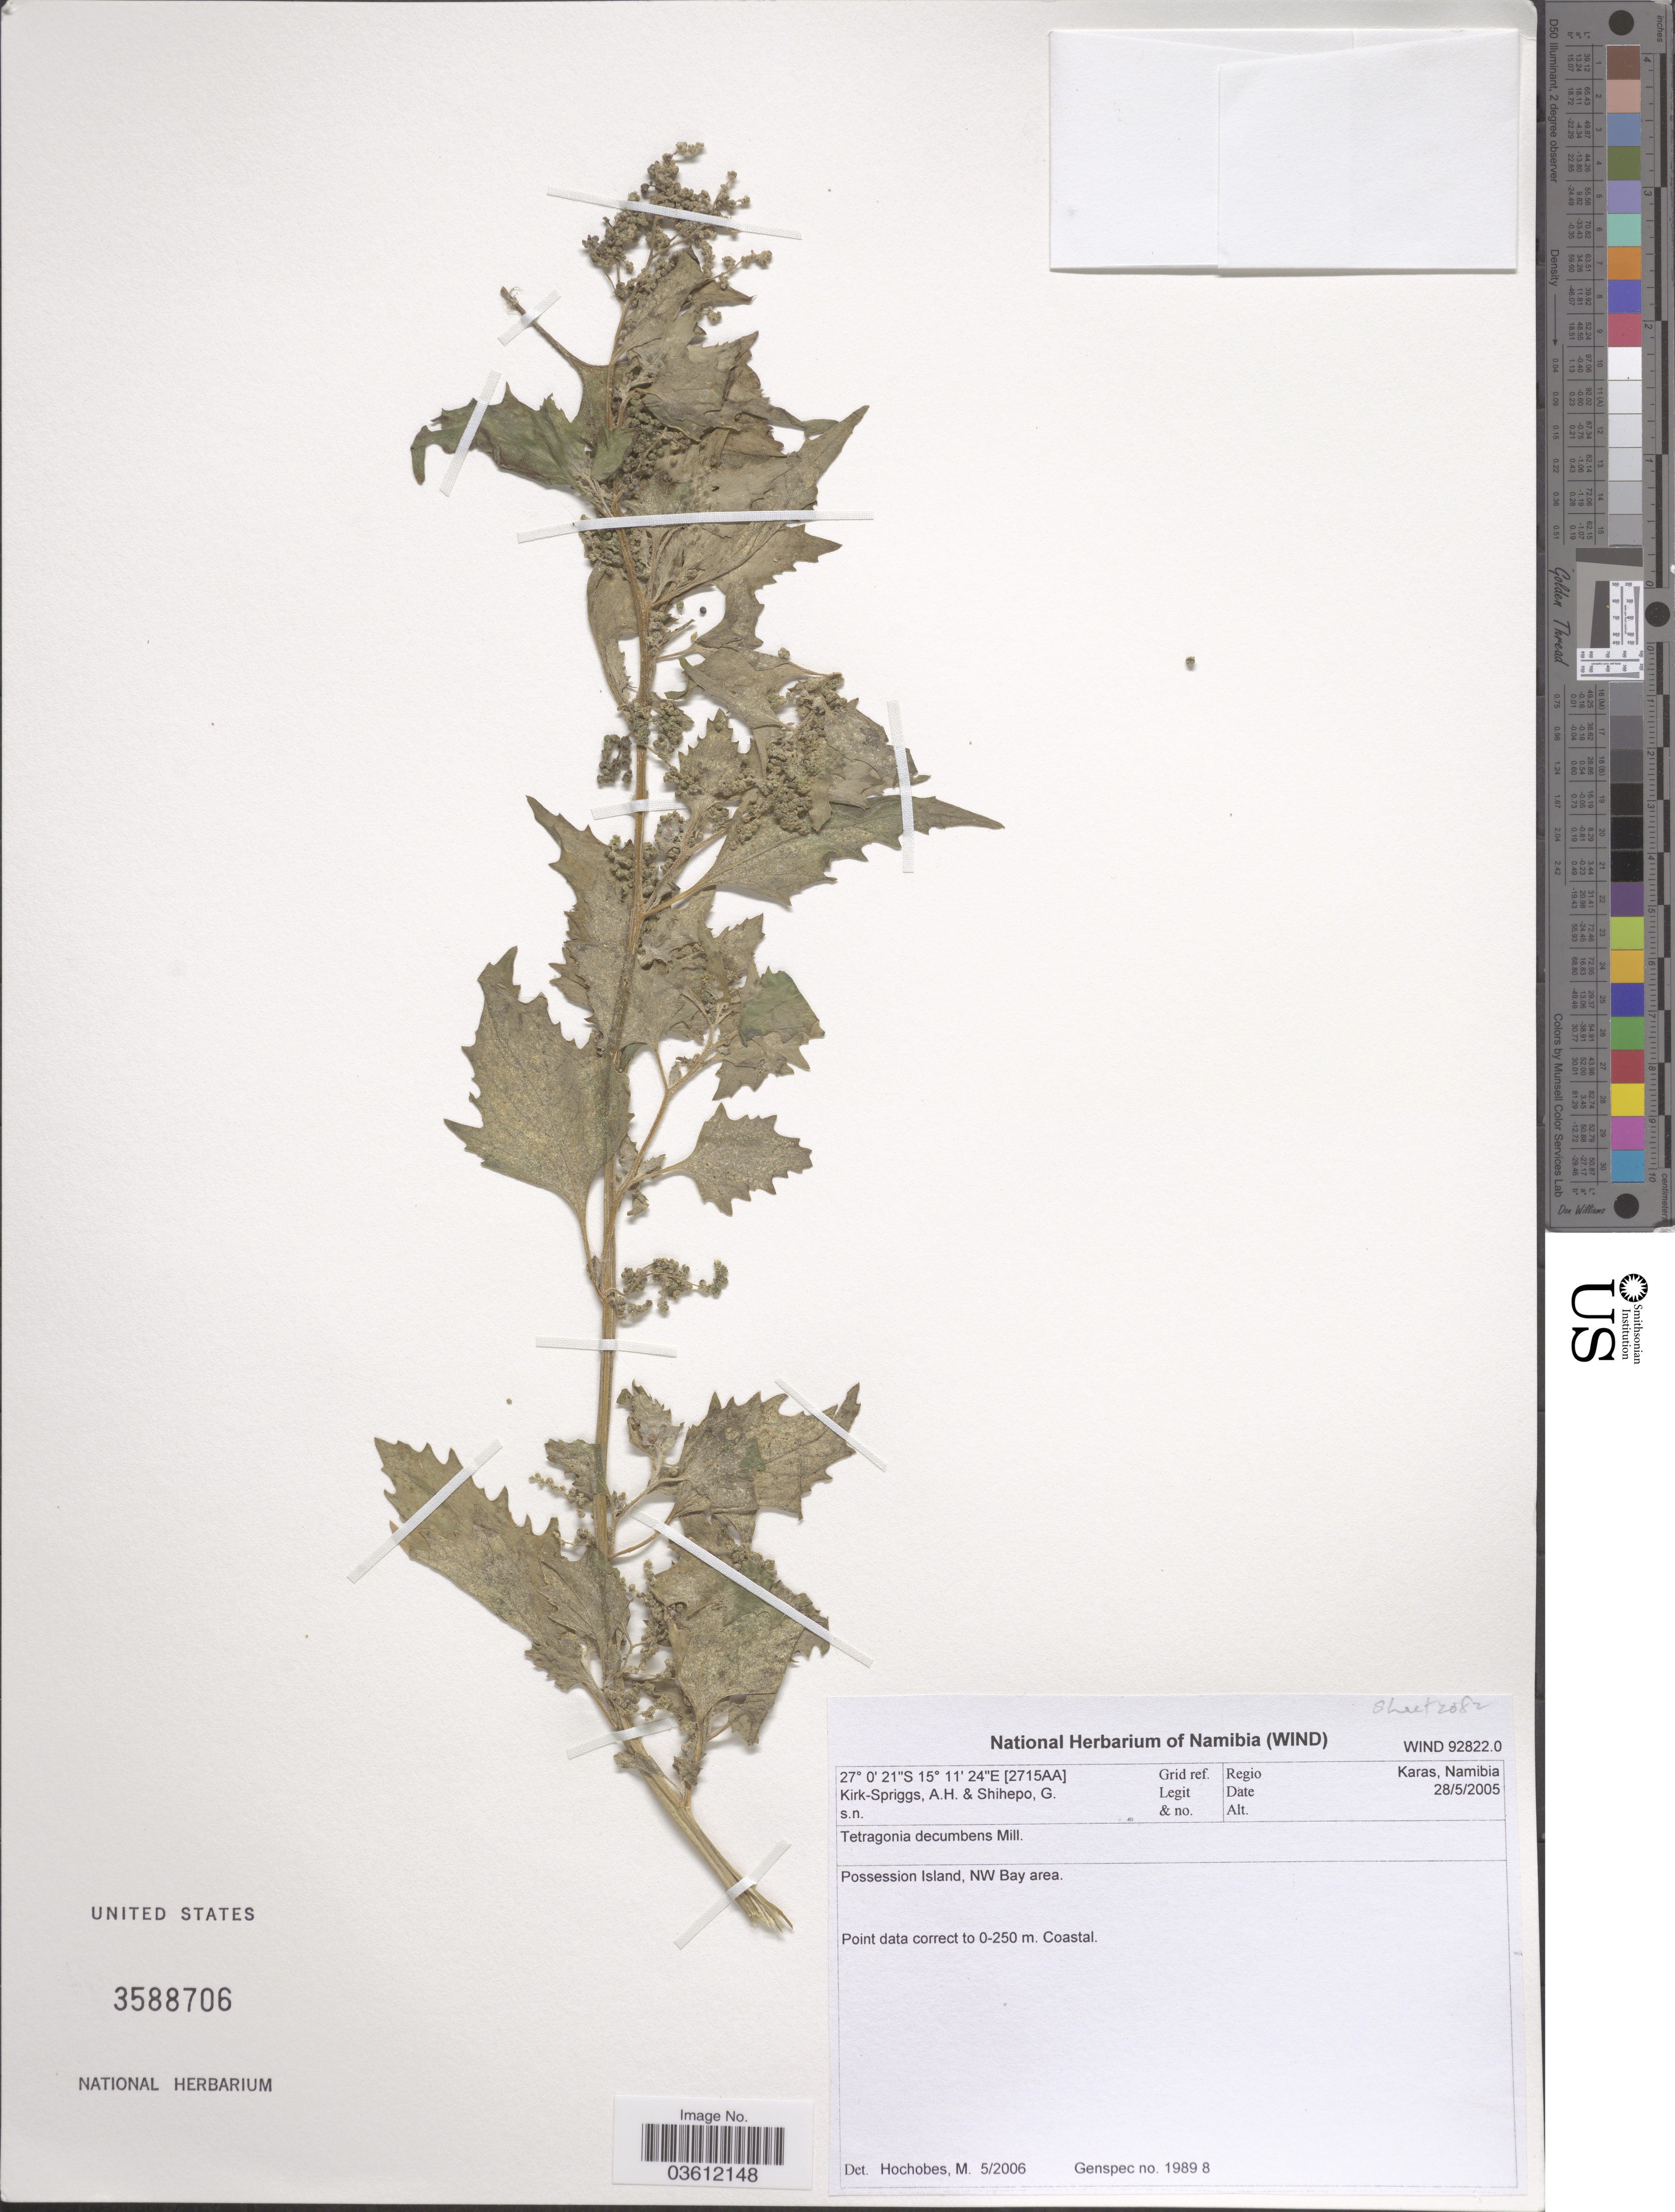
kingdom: Plantae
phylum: Tracheophyta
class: Magnoliopsida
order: Caryophyllales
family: Aizoaceae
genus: Tetragonia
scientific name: Tetragonia decumbens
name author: Mill.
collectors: A. Kirk-Spriggs & G. Shihepo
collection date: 2005-05-28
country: Namibia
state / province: Karas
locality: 2715AA Grid ref. Possession Island, NW Bay area.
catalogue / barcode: US 3588706